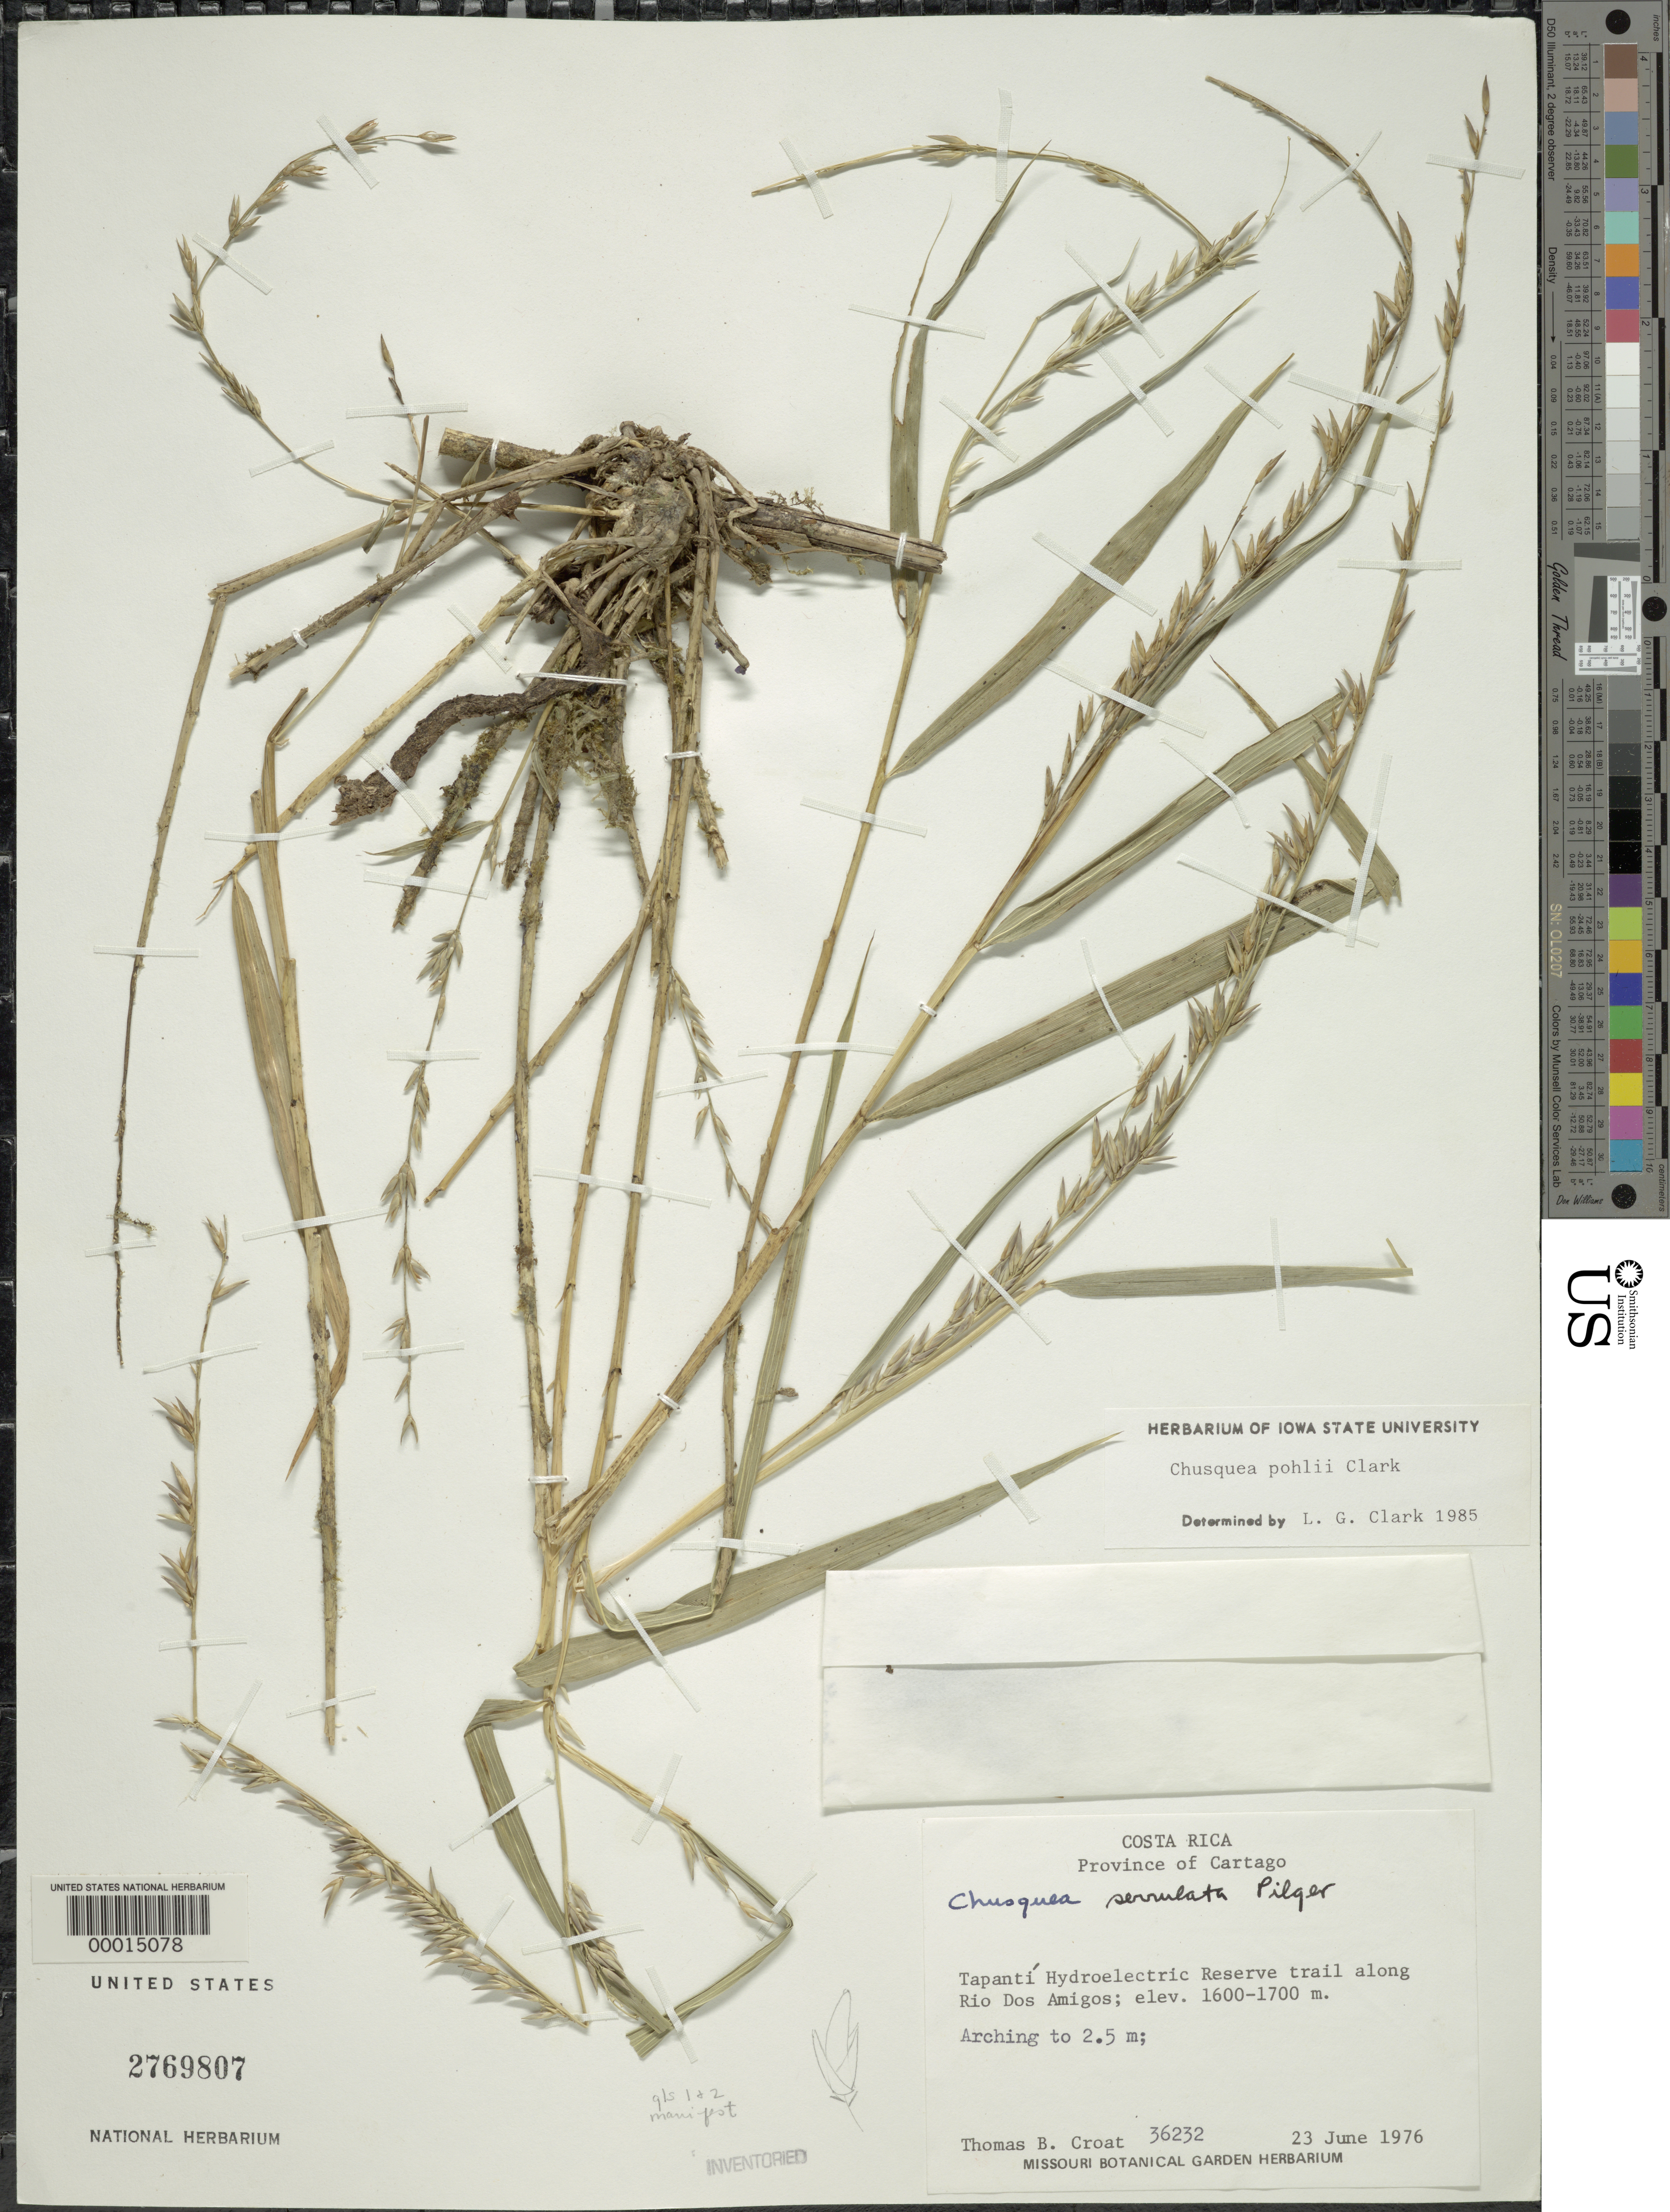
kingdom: Plantae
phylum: Tracheophyta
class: Liliopsida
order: Poales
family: Poaceae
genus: Chusquea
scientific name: Chusquea pohlii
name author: L.G. Clark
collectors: T. B. Croat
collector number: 36232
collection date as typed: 23 Jun 1976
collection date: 1976-06-23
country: Costa Rica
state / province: Cartago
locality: Tapanti Hydroelectric Reserve, Rio Dos Amigos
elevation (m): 1600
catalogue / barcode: US 2769807